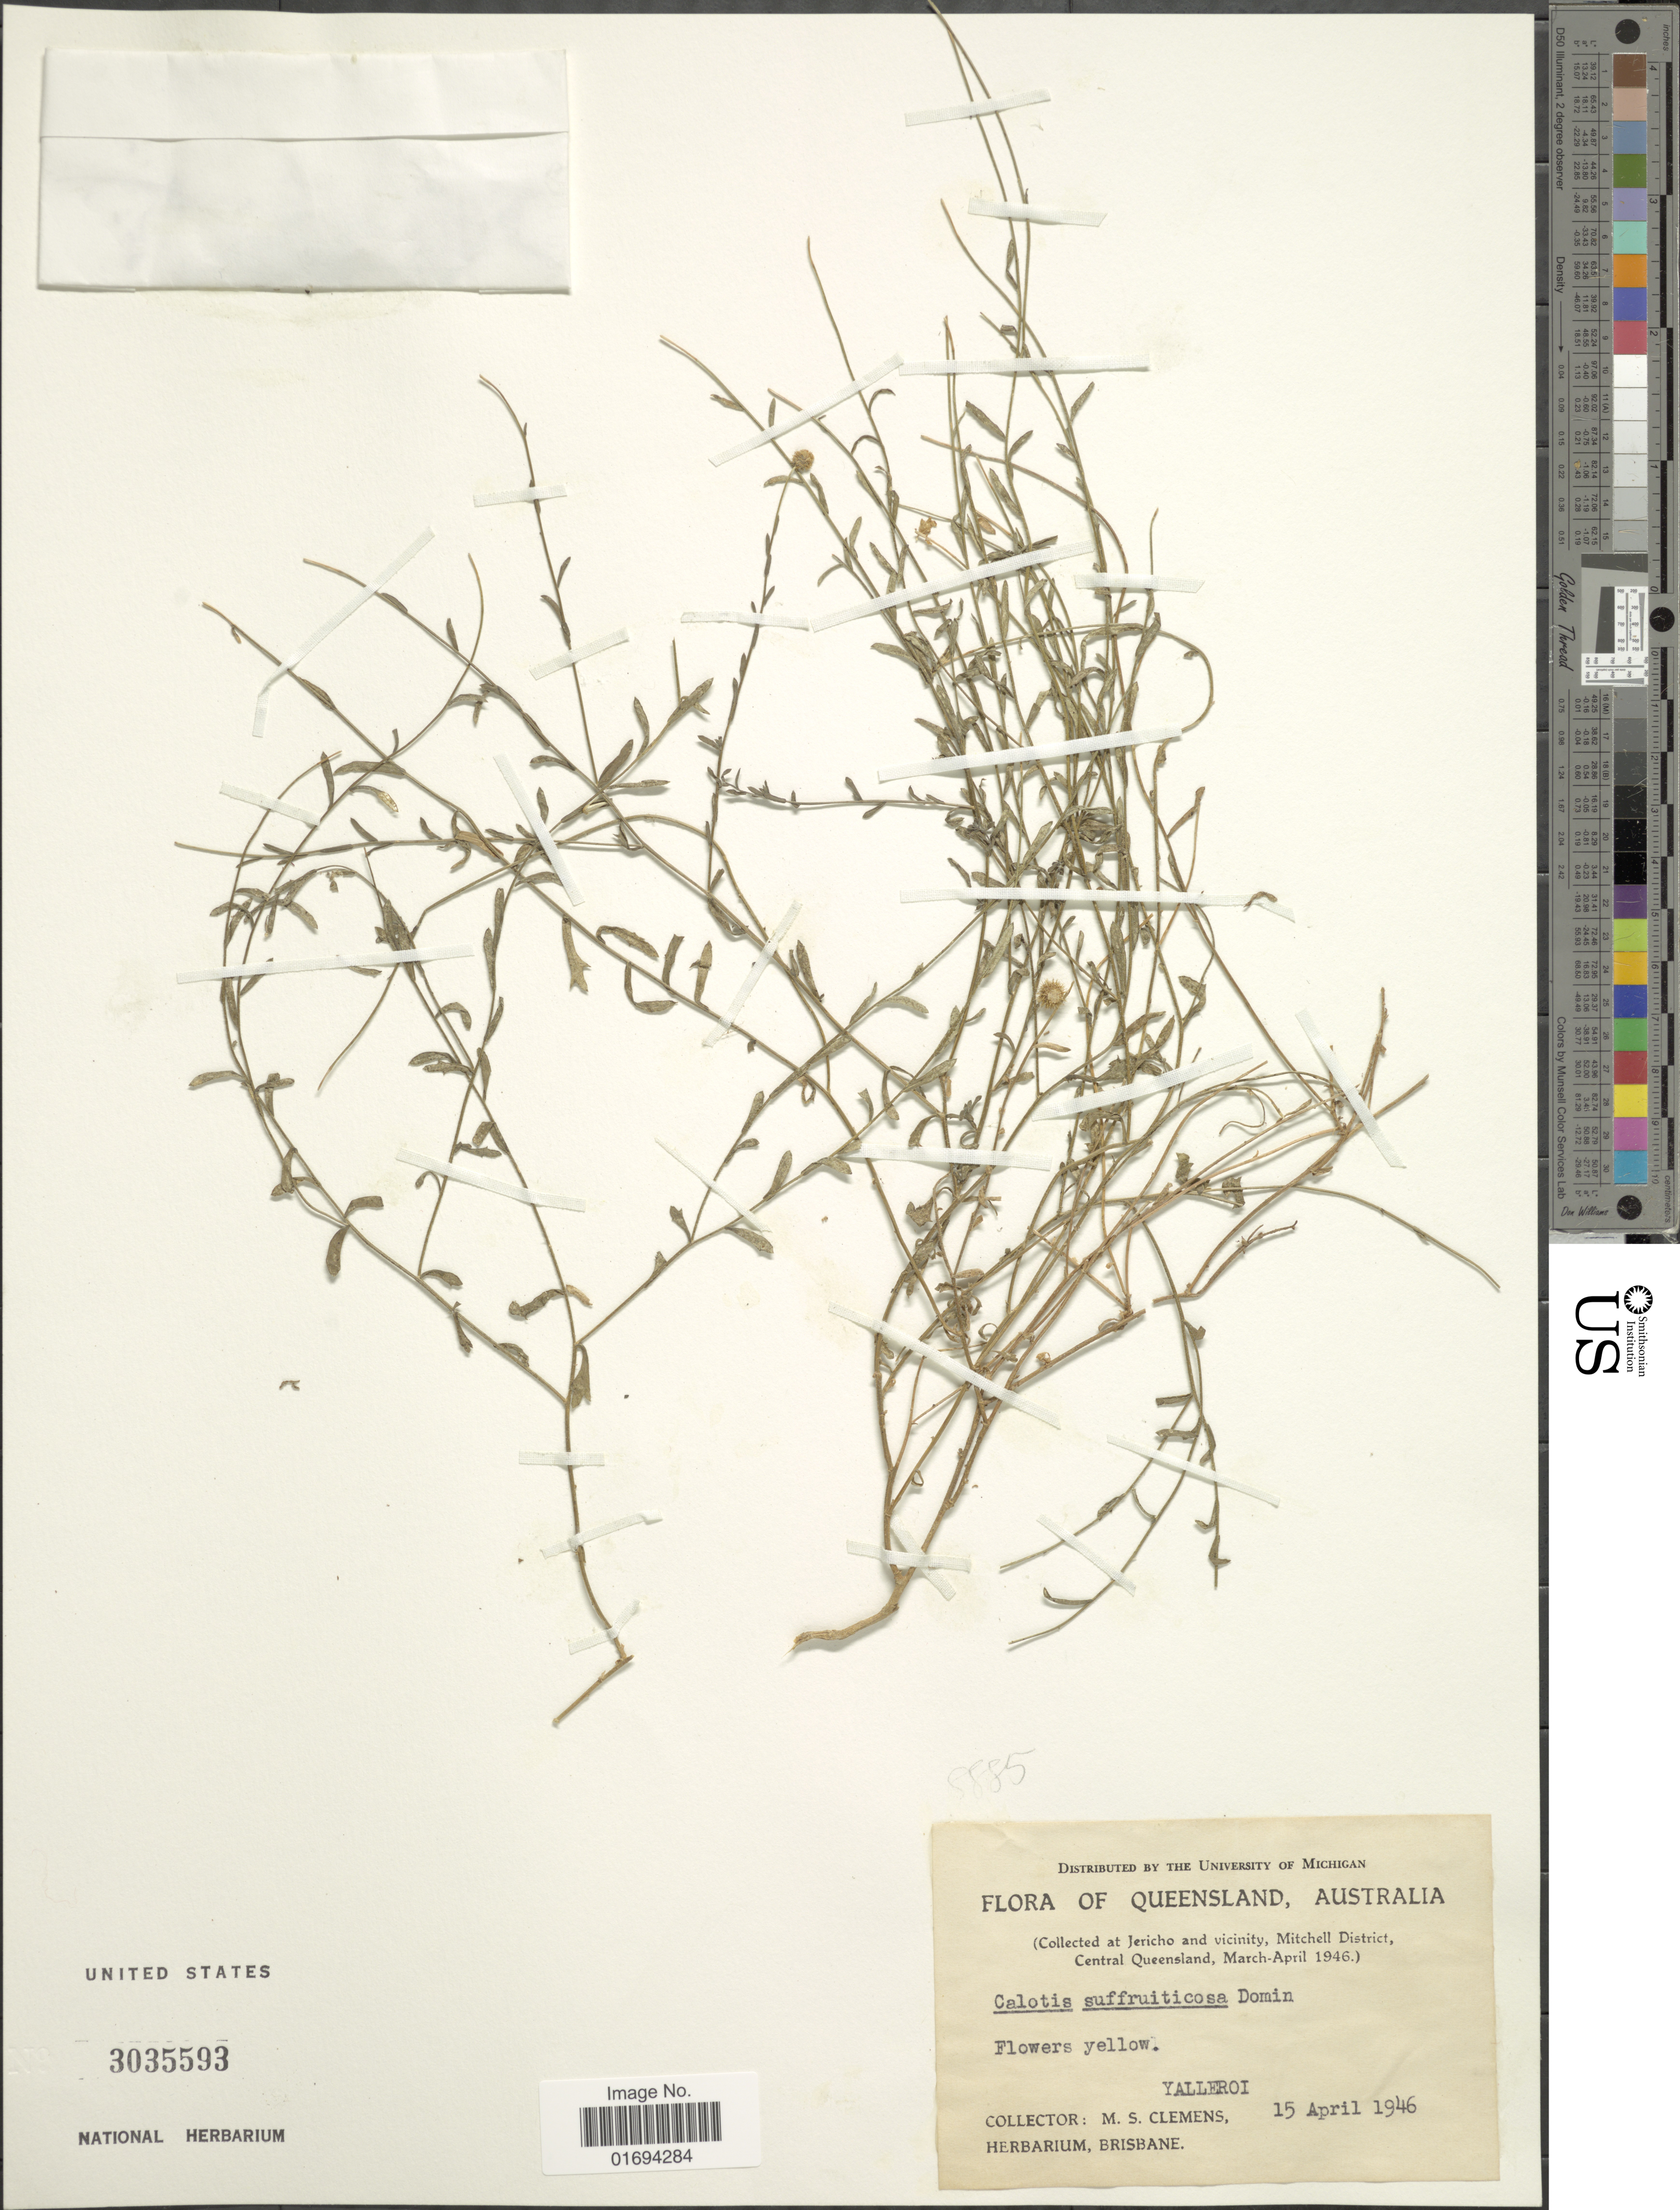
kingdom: Plantae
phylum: Tracheophyta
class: Magnoliopsida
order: Asterales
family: Asteraceae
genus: Calotis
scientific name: Calotis suffruticosa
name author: Domin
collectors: M. S. Clemens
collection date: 1946-04-15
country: Australia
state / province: Queensland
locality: Jericho and vicinity, Mitchell District, Central Queensland, Yalleroi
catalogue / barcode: US 3035593